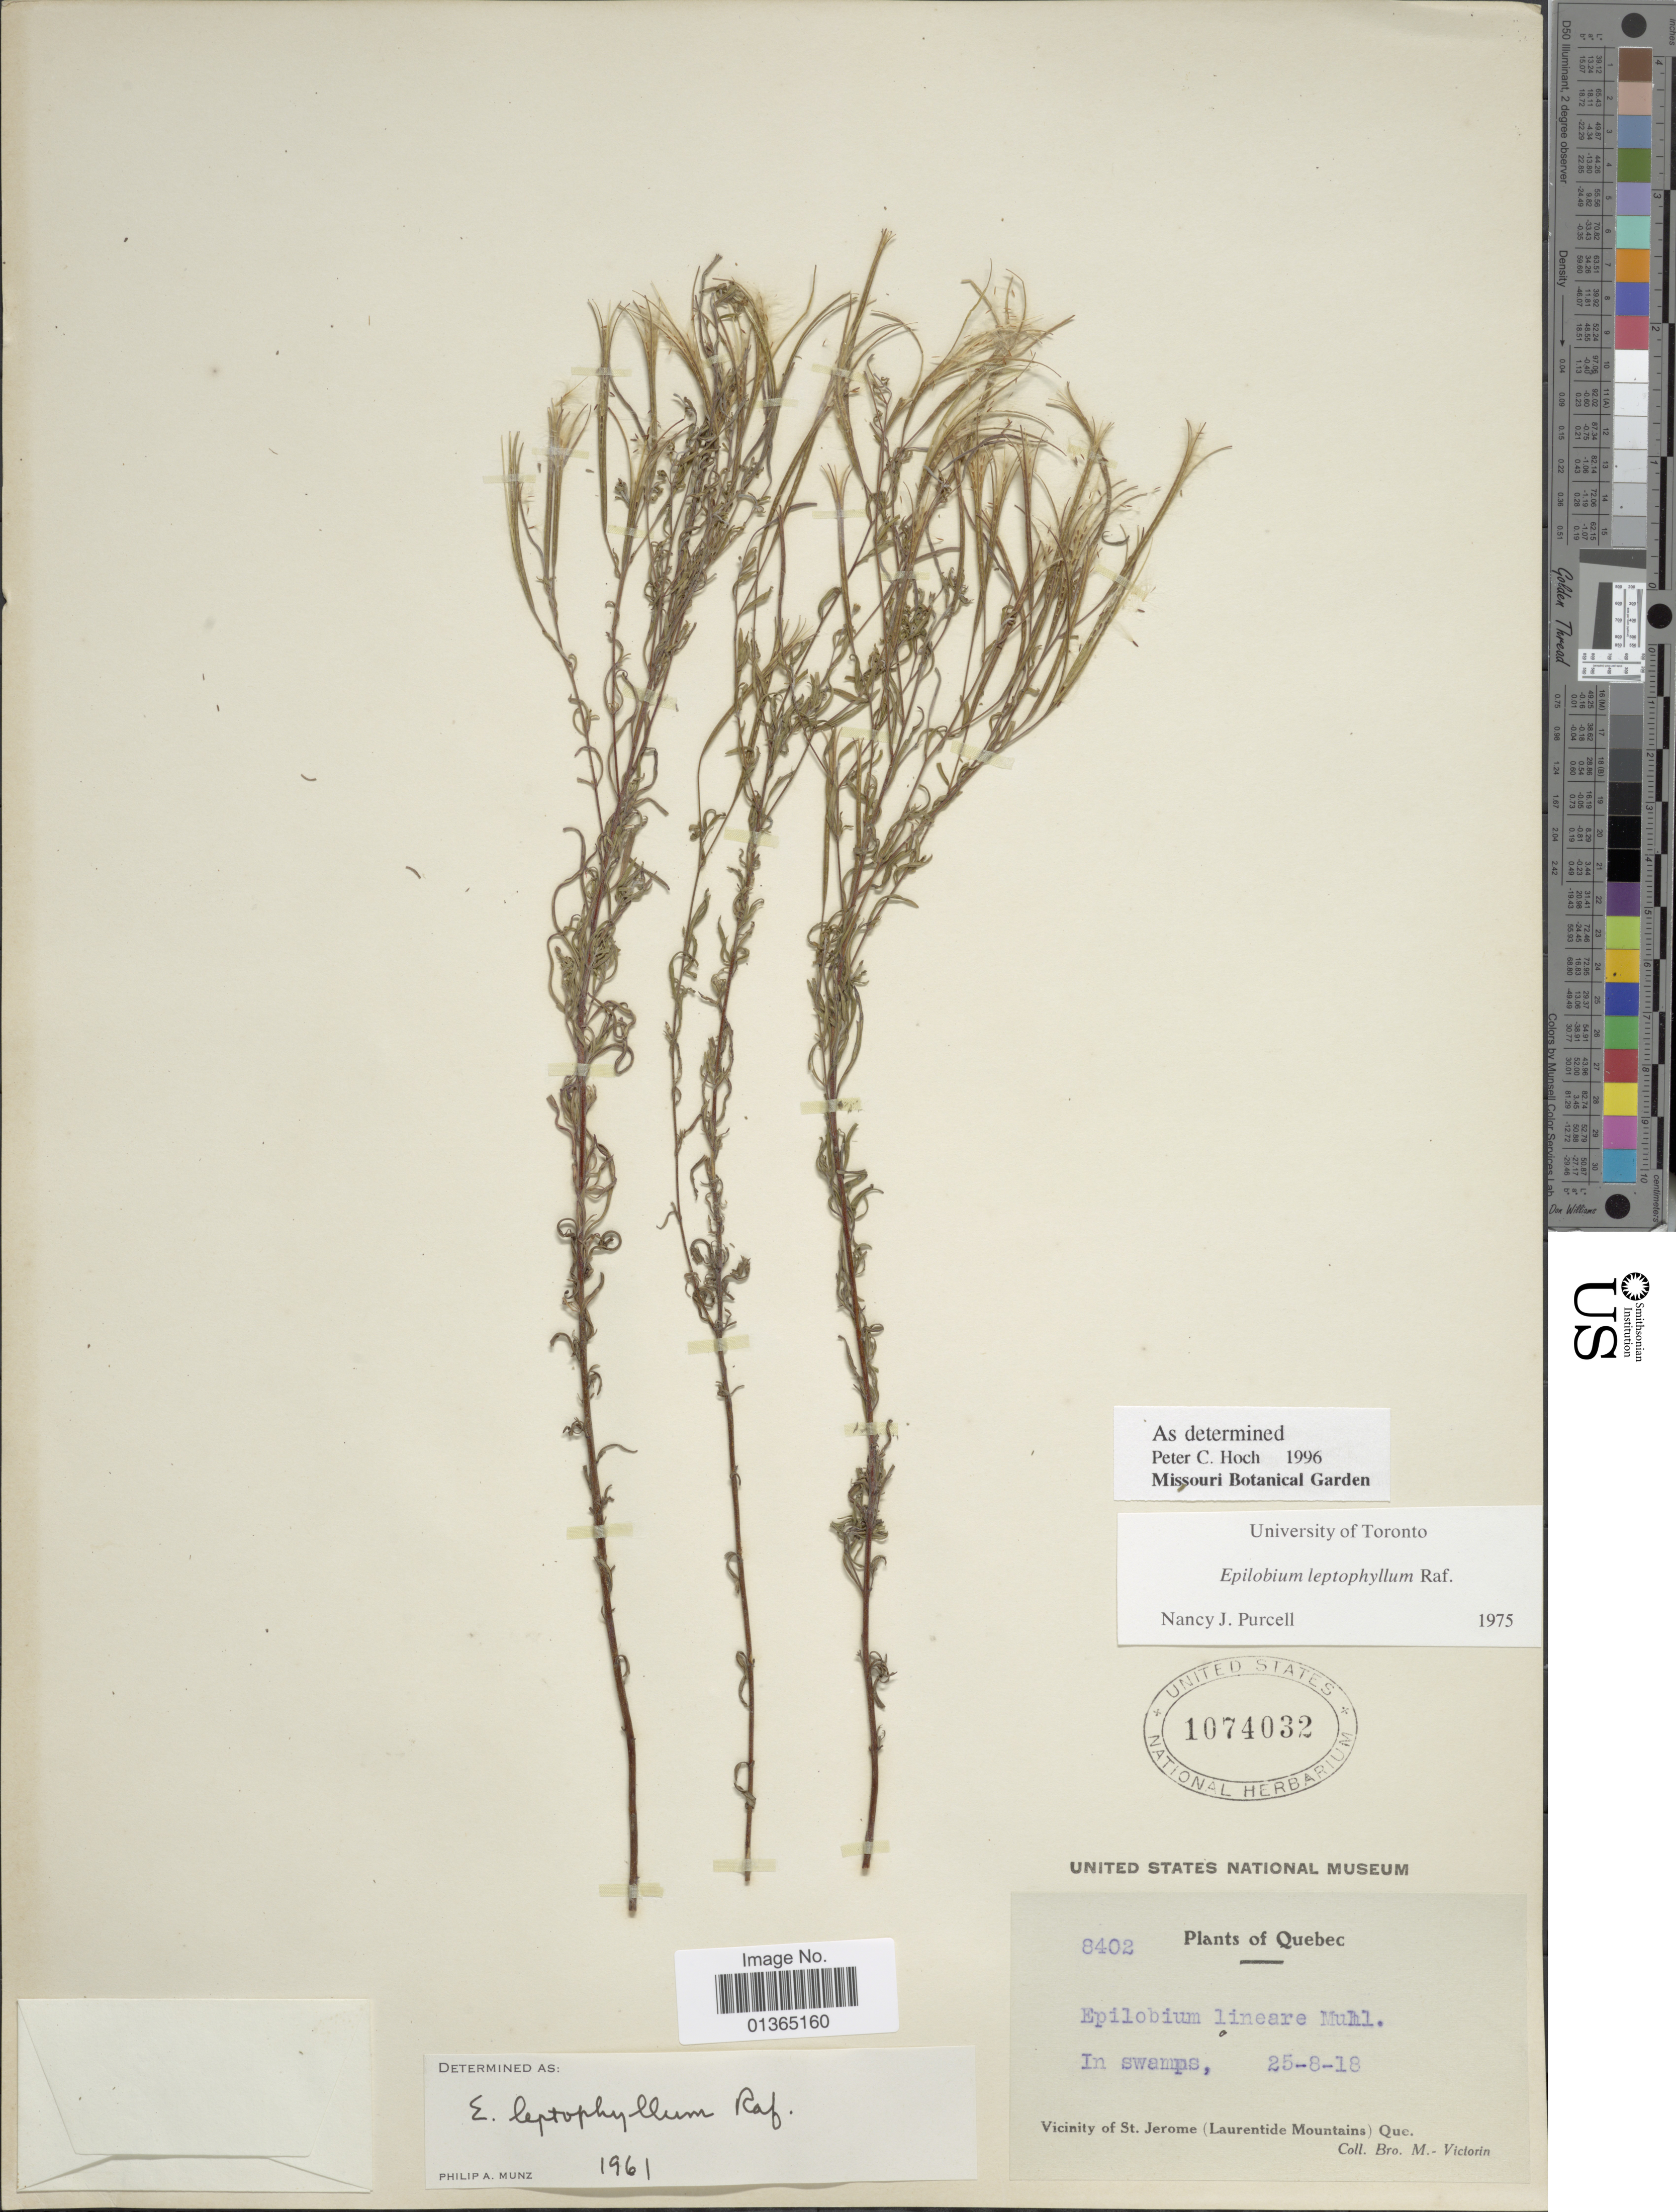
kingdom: Plantae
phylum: Tracheophyta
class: Magnoliopsida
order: Myrtales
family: Onagraceae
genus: Epilobium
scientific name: Epilobium leptophyllum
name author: Raf.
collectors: Fr. Marie-Victorin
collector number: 8402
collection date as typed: Transcribed d/m/y: 25/8/18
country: Canada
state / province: Quebec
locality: Vicinity of St. Jerome (Laurentide Mountains).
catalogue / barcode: US 1074032